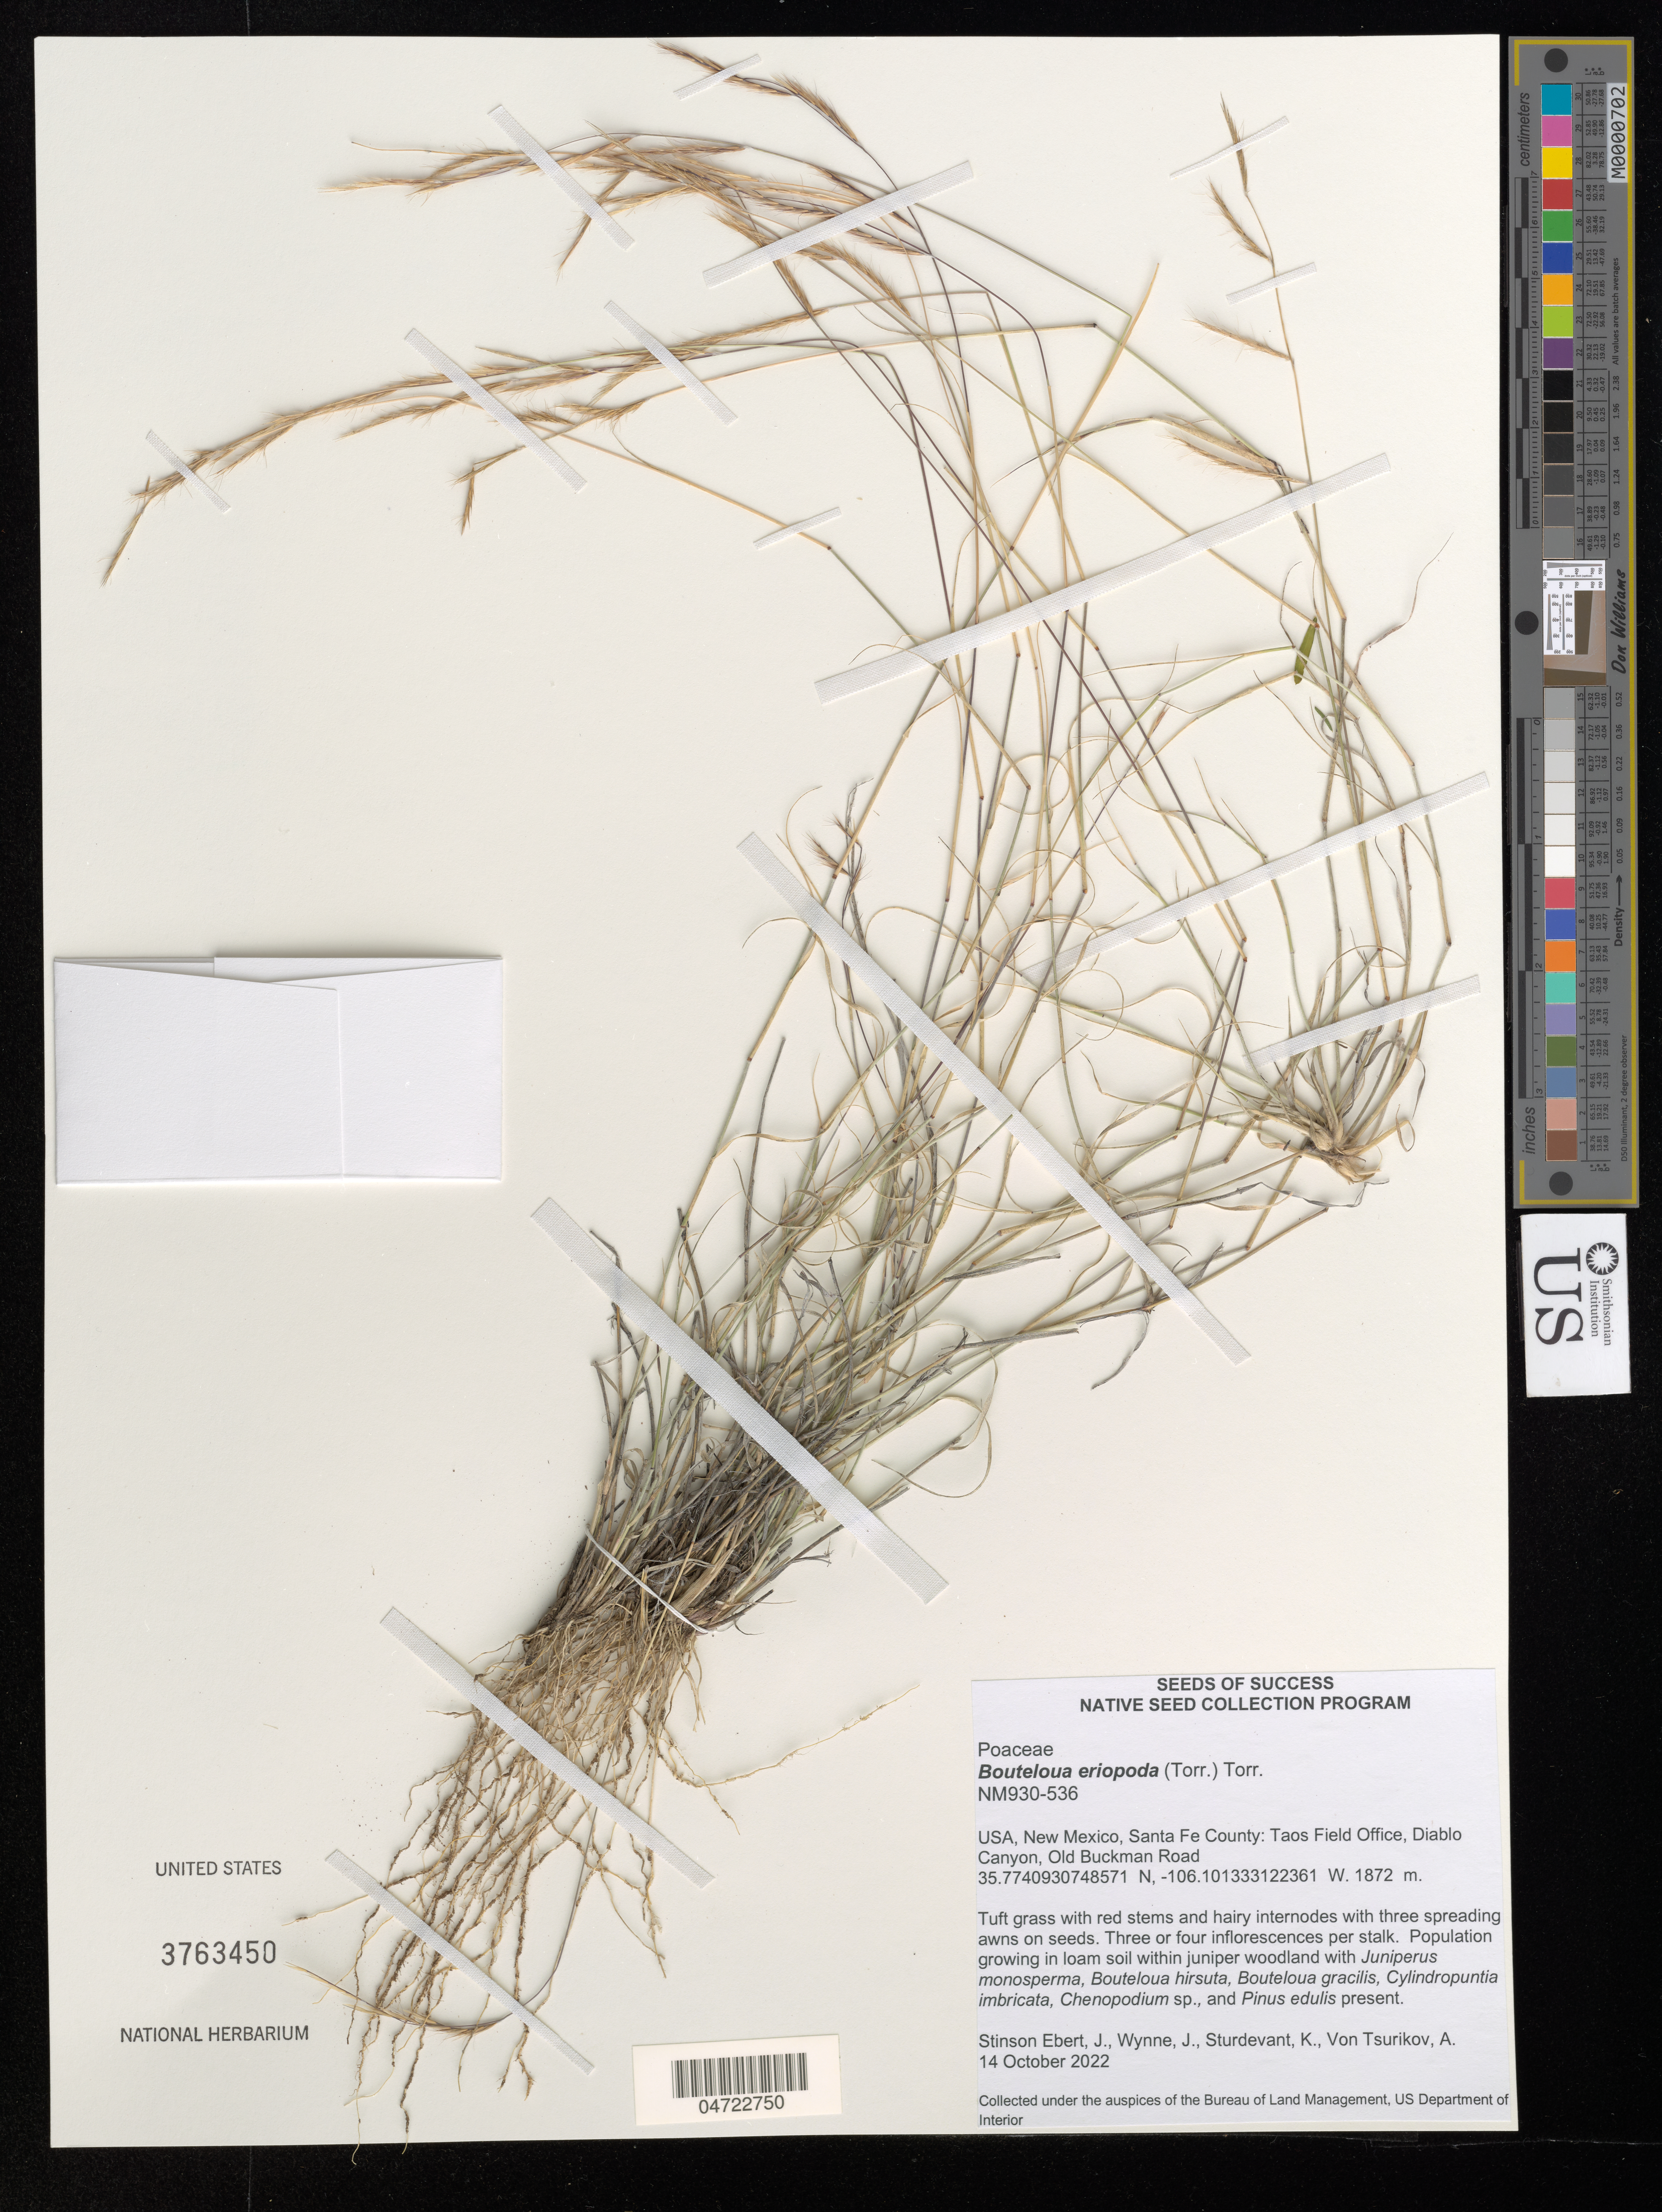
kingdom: Plantae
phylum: Tracheophyta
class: Liliopsida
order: Poales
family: Poaceae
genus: Bouteloua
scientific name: Bouteloua eriopoda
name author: (Torr.) Torr.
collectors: J. Stinson Ebert, J. Wynne, K. Sturdevant & A. Von Tsurikov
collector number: NM930-536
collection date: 2022-10-14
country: United States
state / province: New Mexico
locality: Santa Fe County: Taos Field Office, Diablo Canyon, Old Buckman Road.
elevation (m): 1872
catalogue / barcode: US 3763450